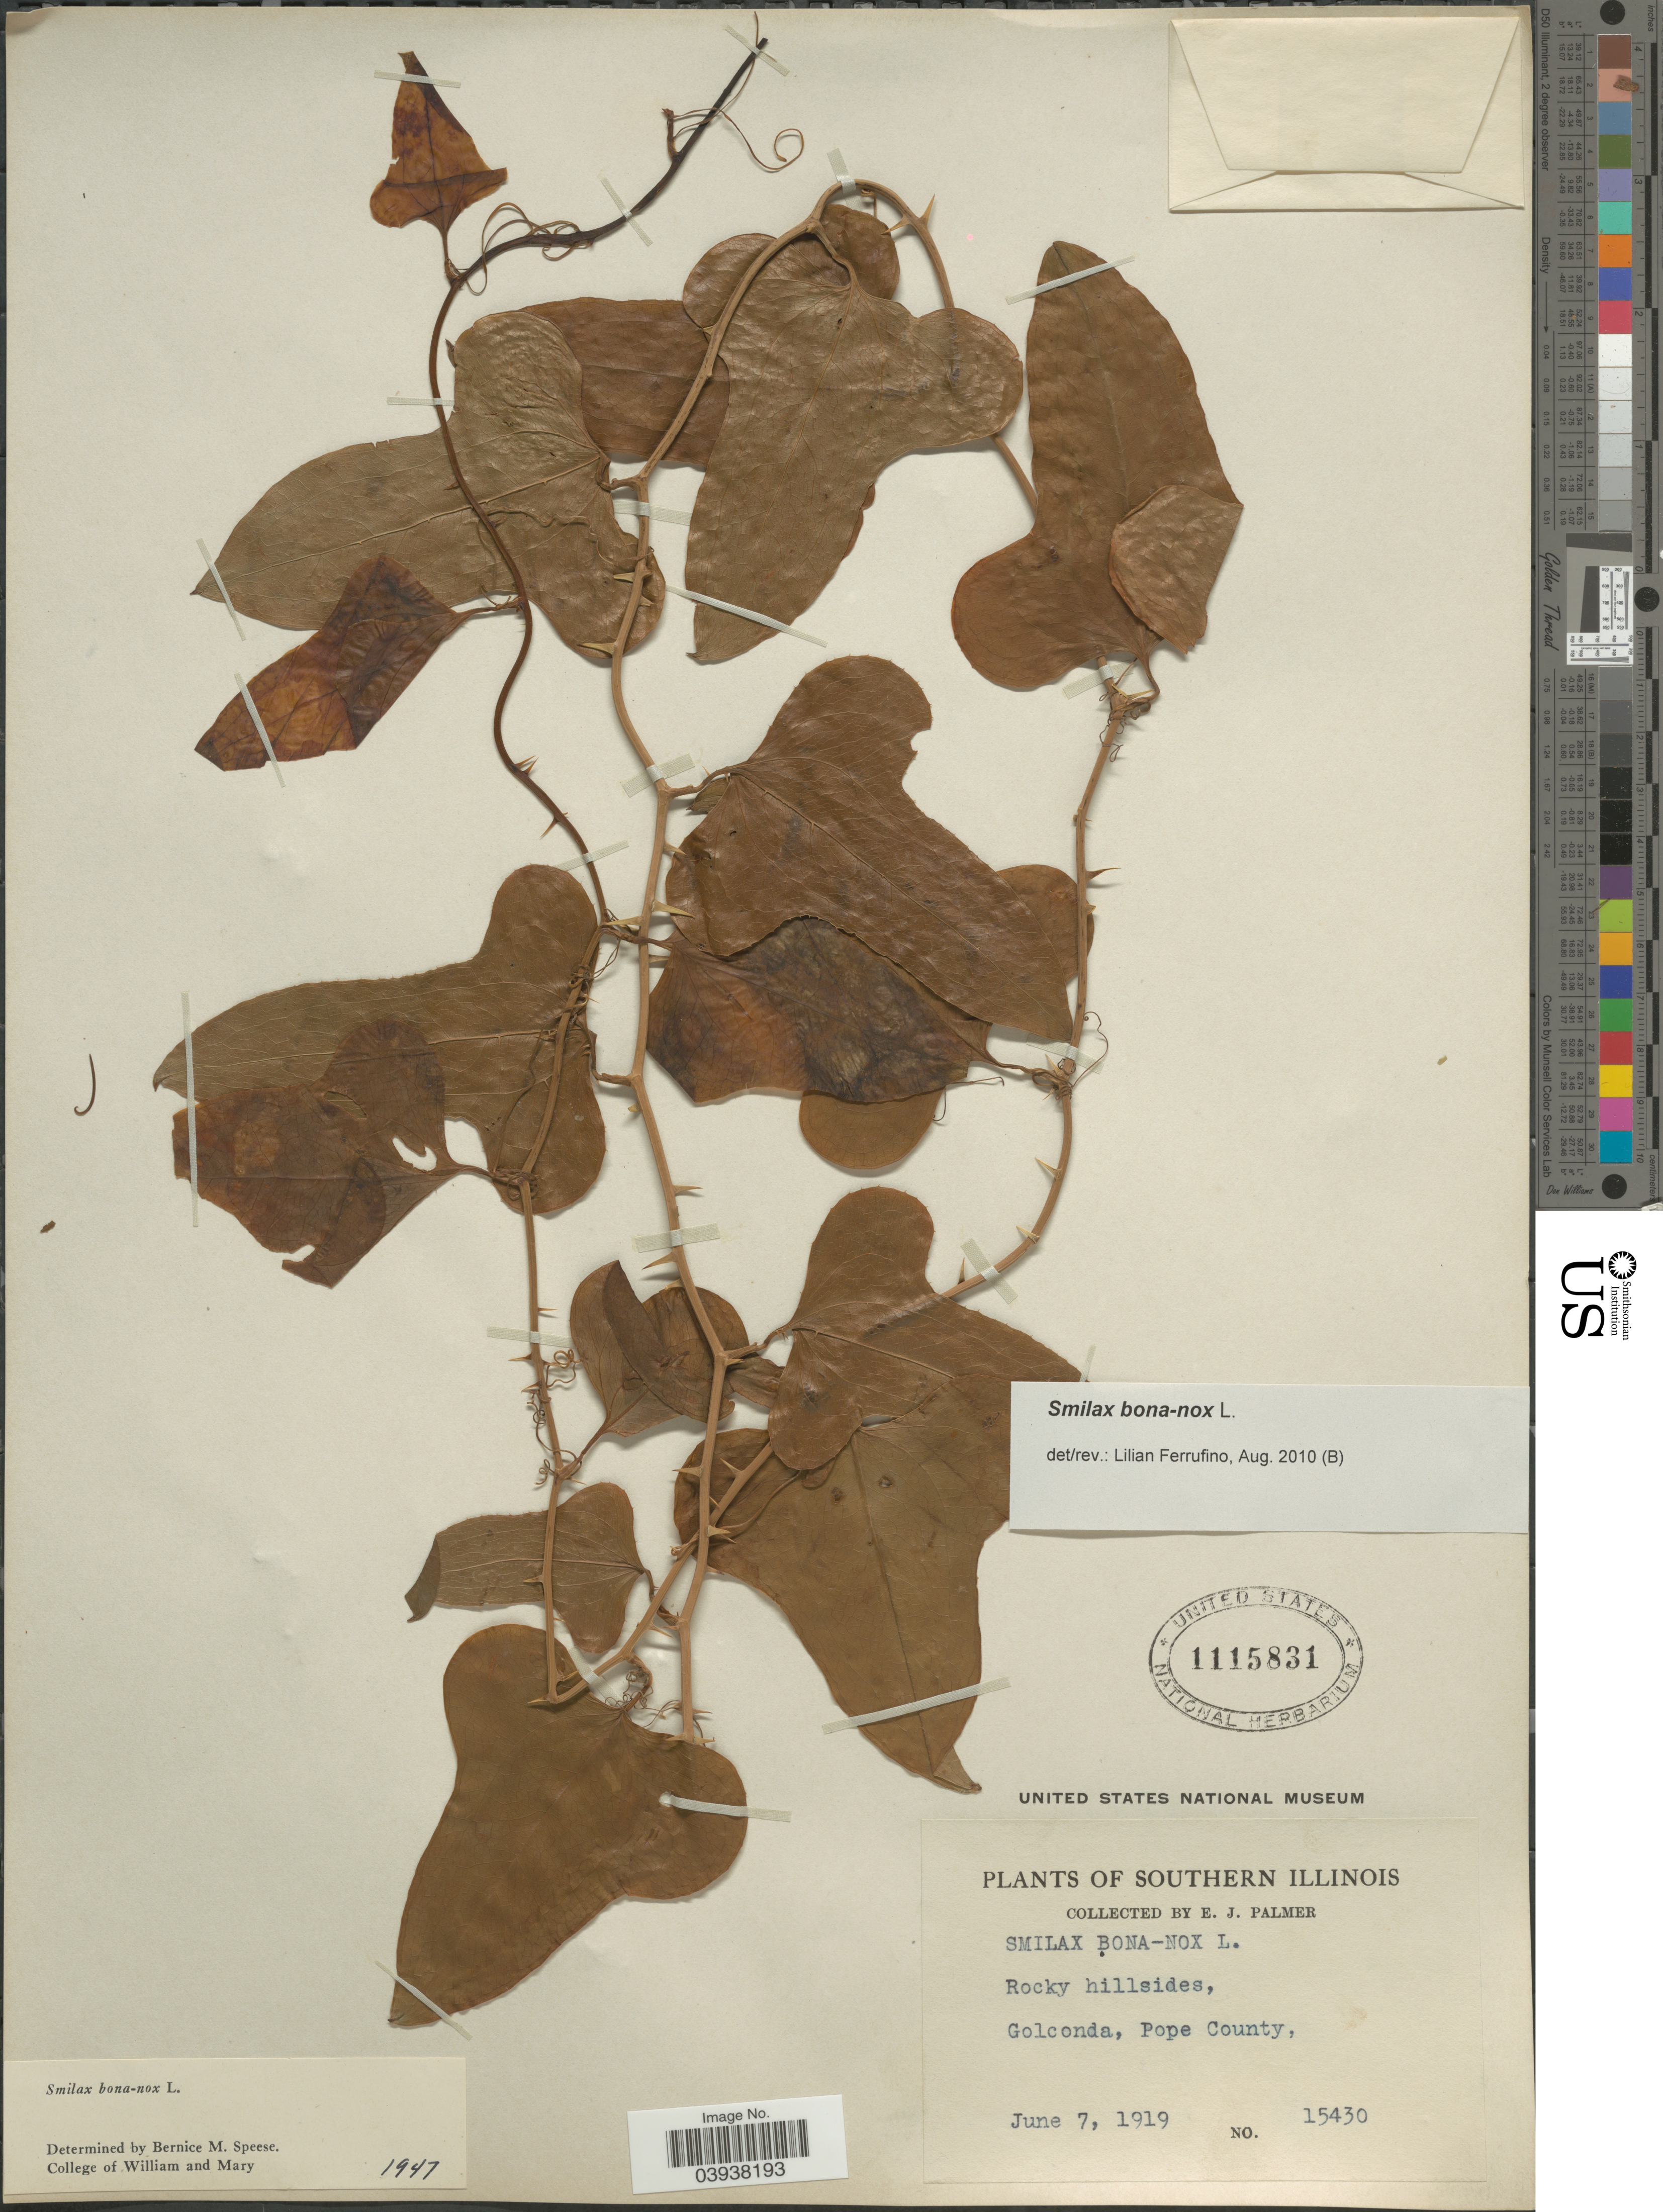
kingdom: Plantae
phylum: Tracheophyta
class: Liliopsida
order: Liliales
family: Smilacaceae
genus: Smilax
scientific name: Smilax bona-nox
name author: L.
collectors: E. J. Palmer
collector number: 15430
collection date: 1919-06-07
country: United States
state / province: Illinois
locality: Southern Illinois. Rocky hillsides, Golconda, Pope County.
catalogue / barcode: US 1115831